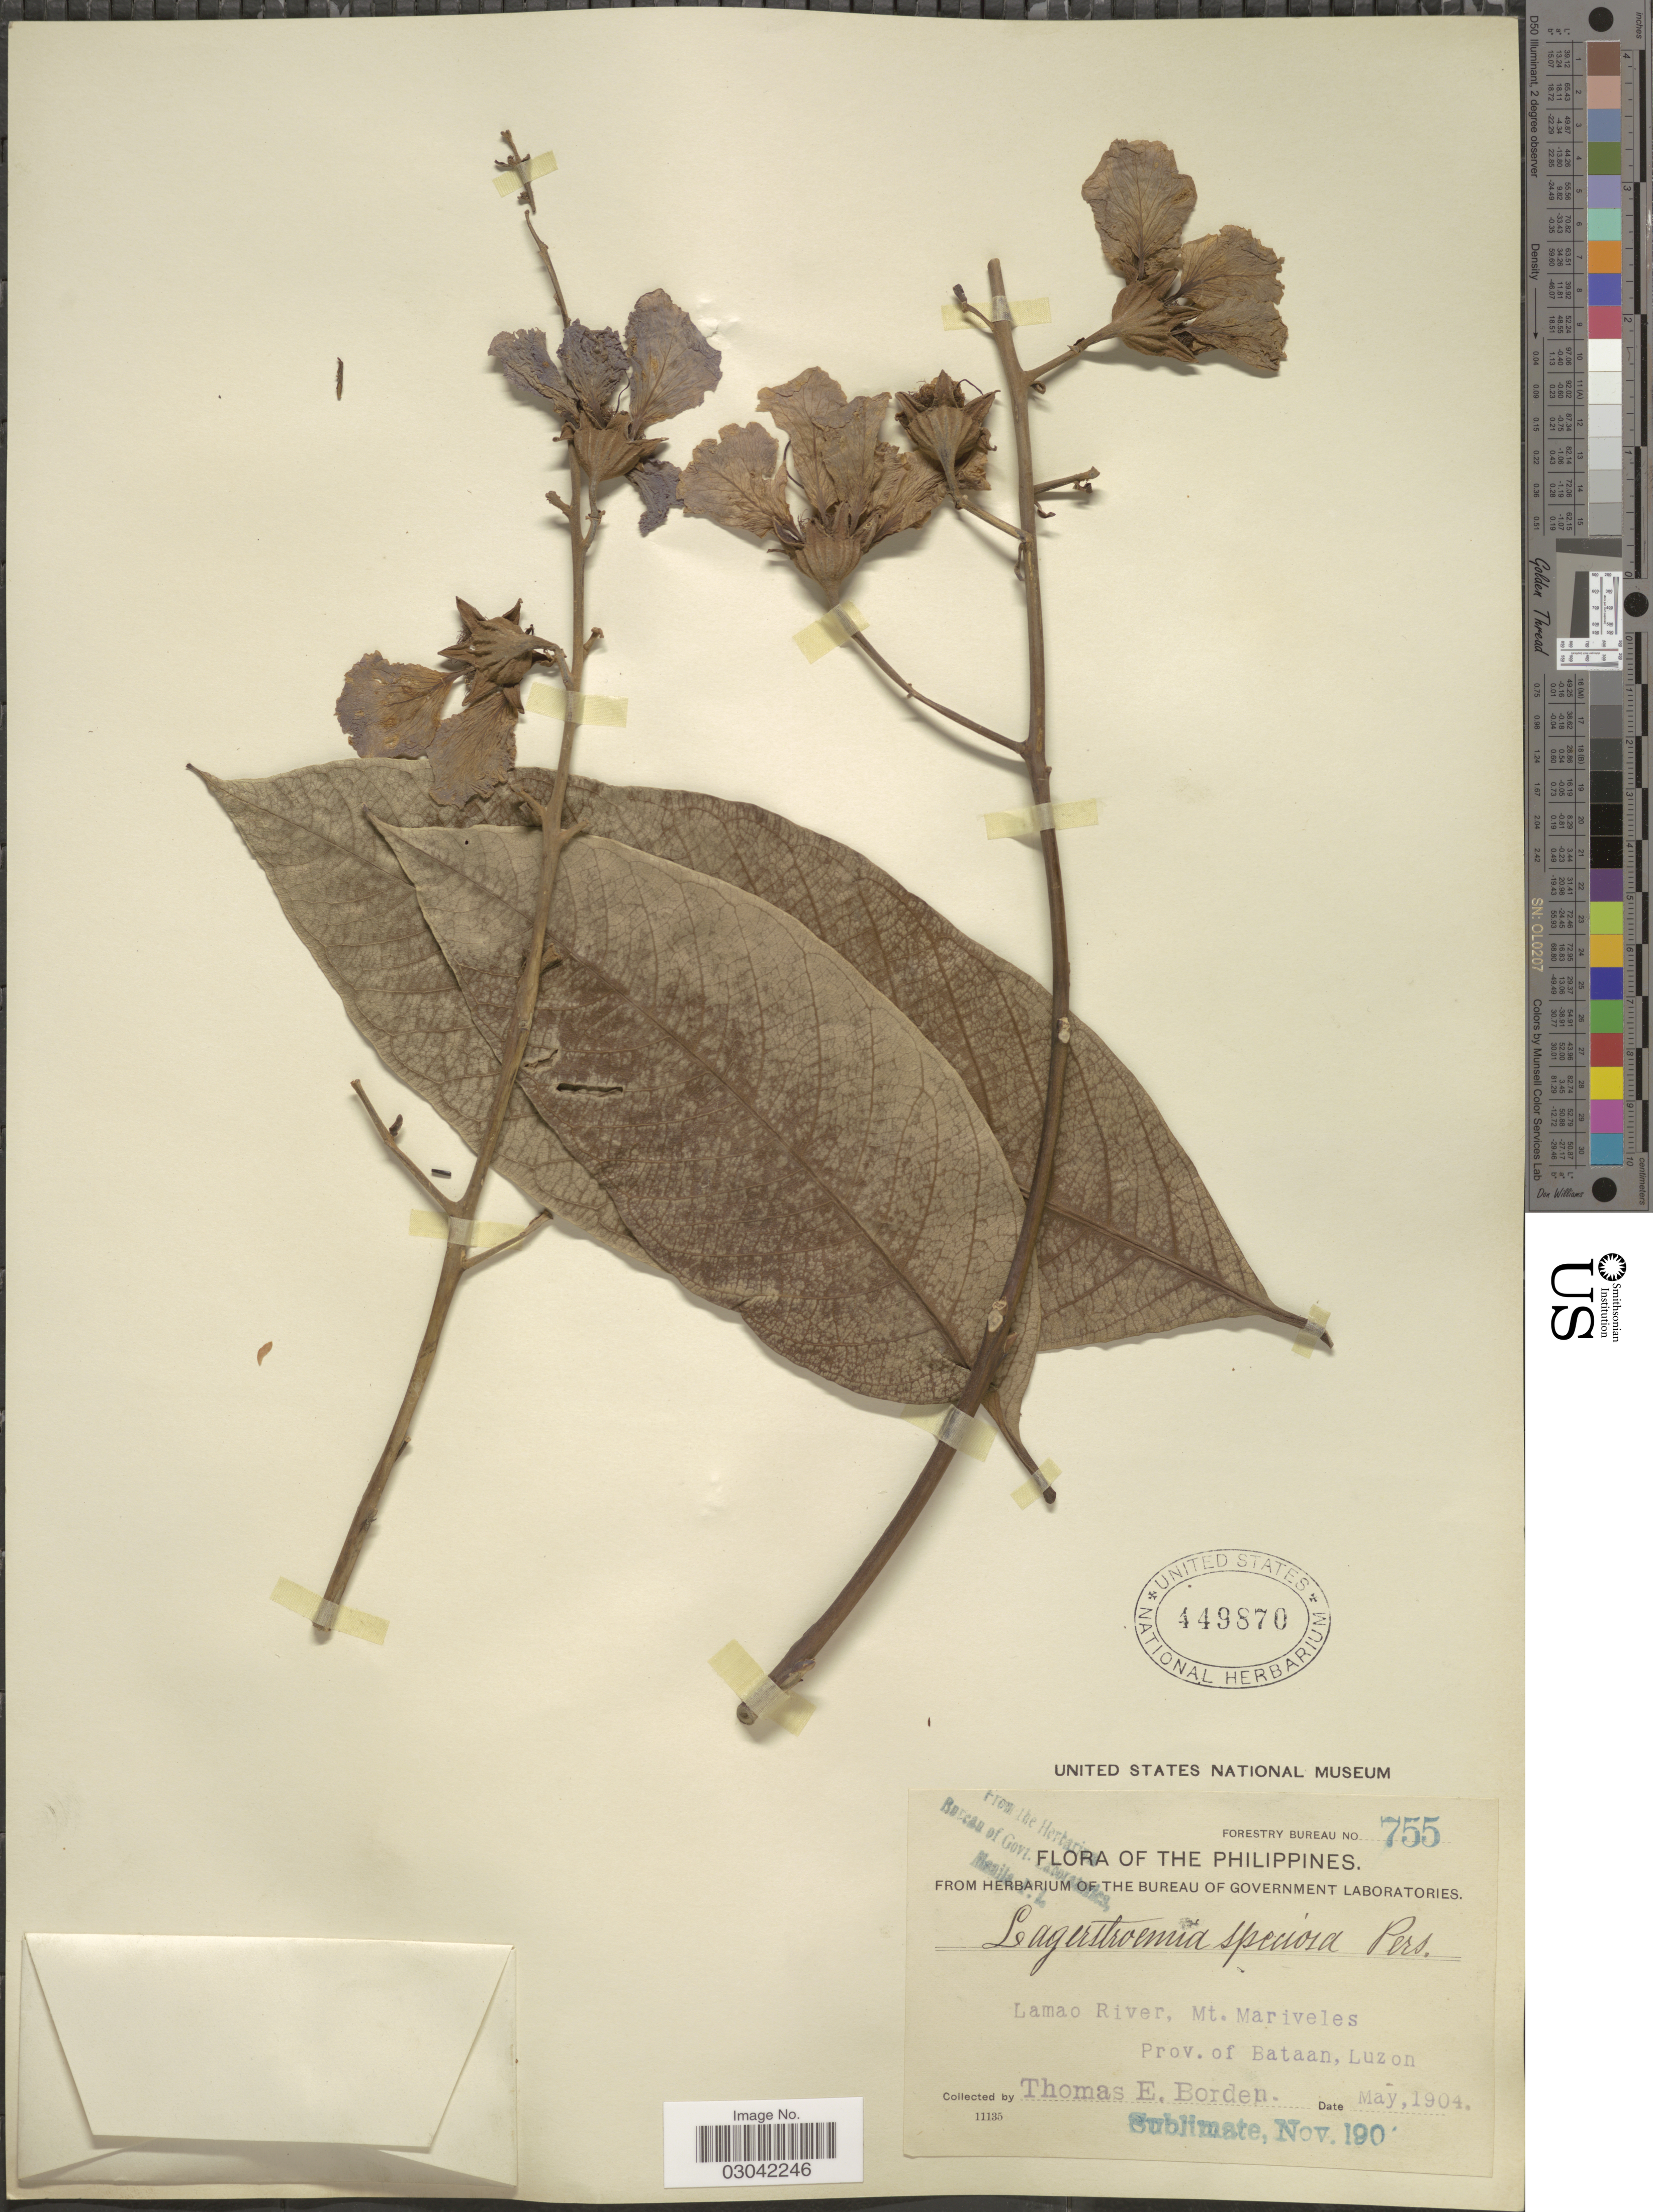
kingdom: Plantae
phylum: Tracheophyta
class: Magnoliopsida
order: Myrtales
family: Lythraceae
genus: Lagerstroemia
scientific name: Lagerstroemia speciosa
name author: (L.) Pers.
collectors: T. E. Borden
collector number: Forestry Bureau 755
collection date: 1904-05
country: Philippines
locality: Lamao River, Mt. Mariveles, Province of Bataan, Luzon.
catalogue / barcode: US 449870